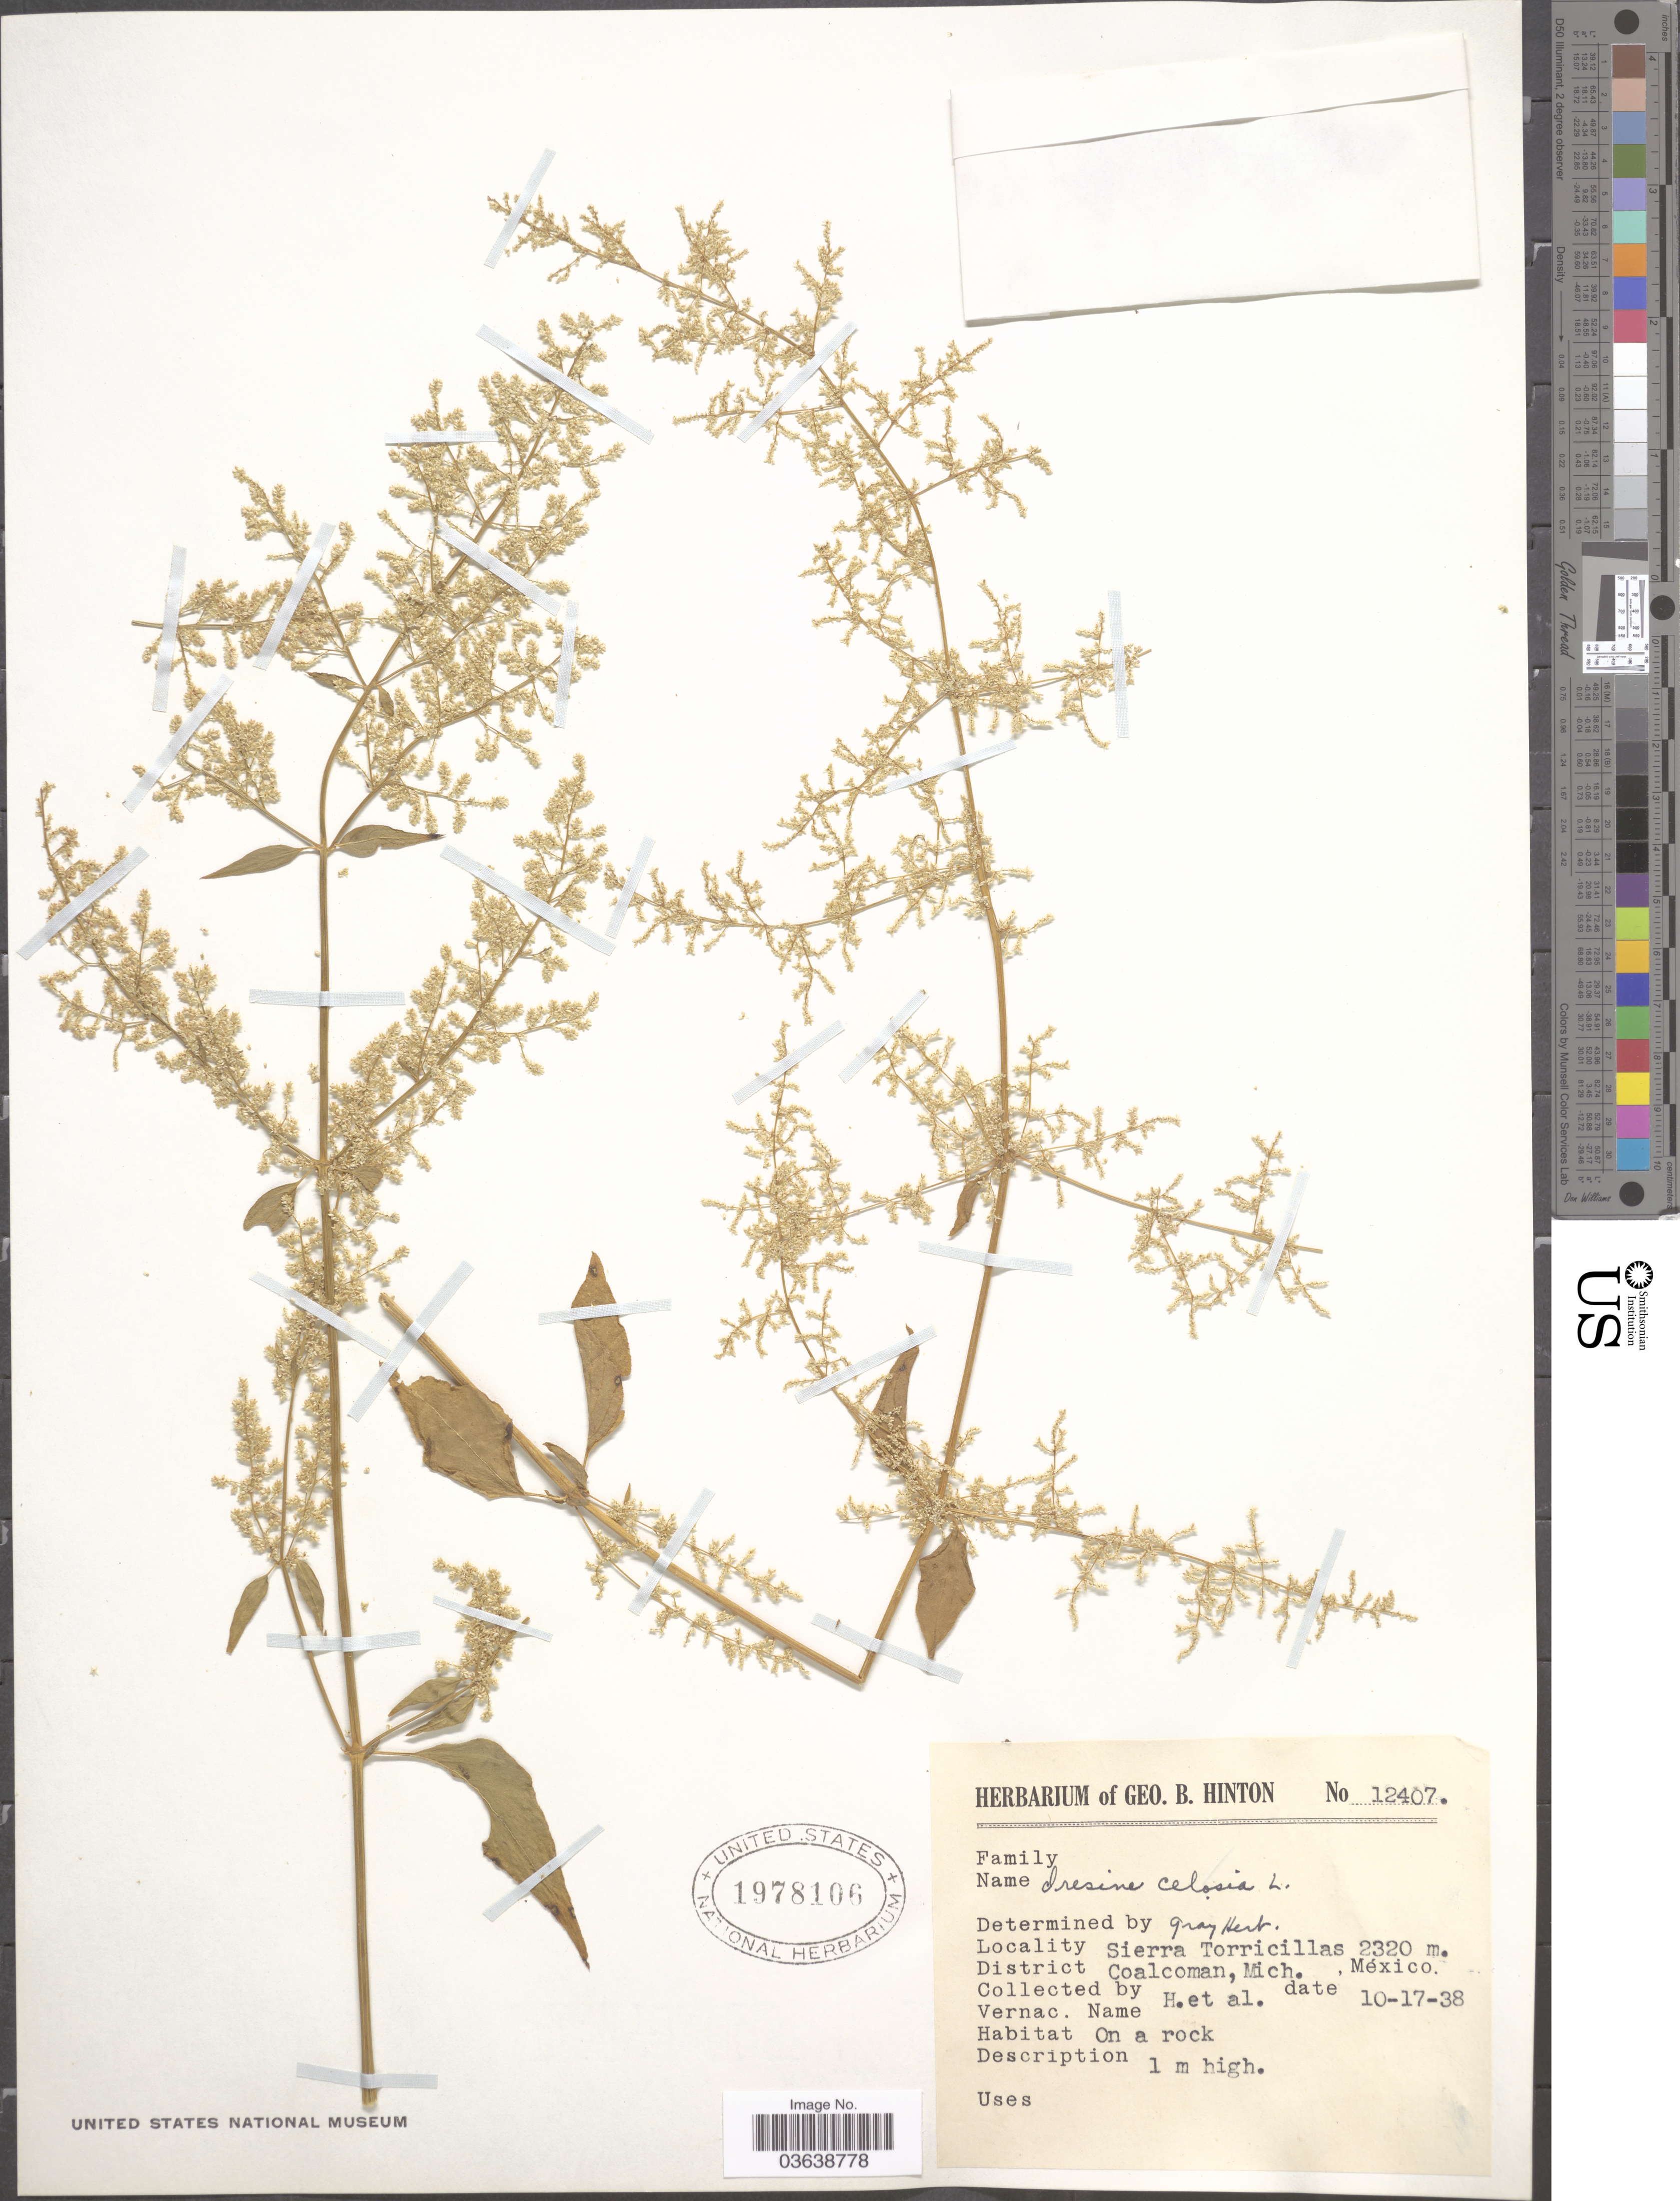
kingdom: Plantae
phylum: Tracheophyta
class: Magnoliopsida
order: Caryophyllales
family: Amaranthaceae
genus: Iresine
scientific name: Iresine celosia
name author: L.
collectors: G. B. Hinton & et al.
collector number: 12407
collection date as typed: Transcribed d/m/y: 17/10/38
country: Mexico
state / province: Michoacán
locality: Sierra Torricillas. District Coalcoman.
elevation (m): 2320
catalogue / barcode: US 1978106